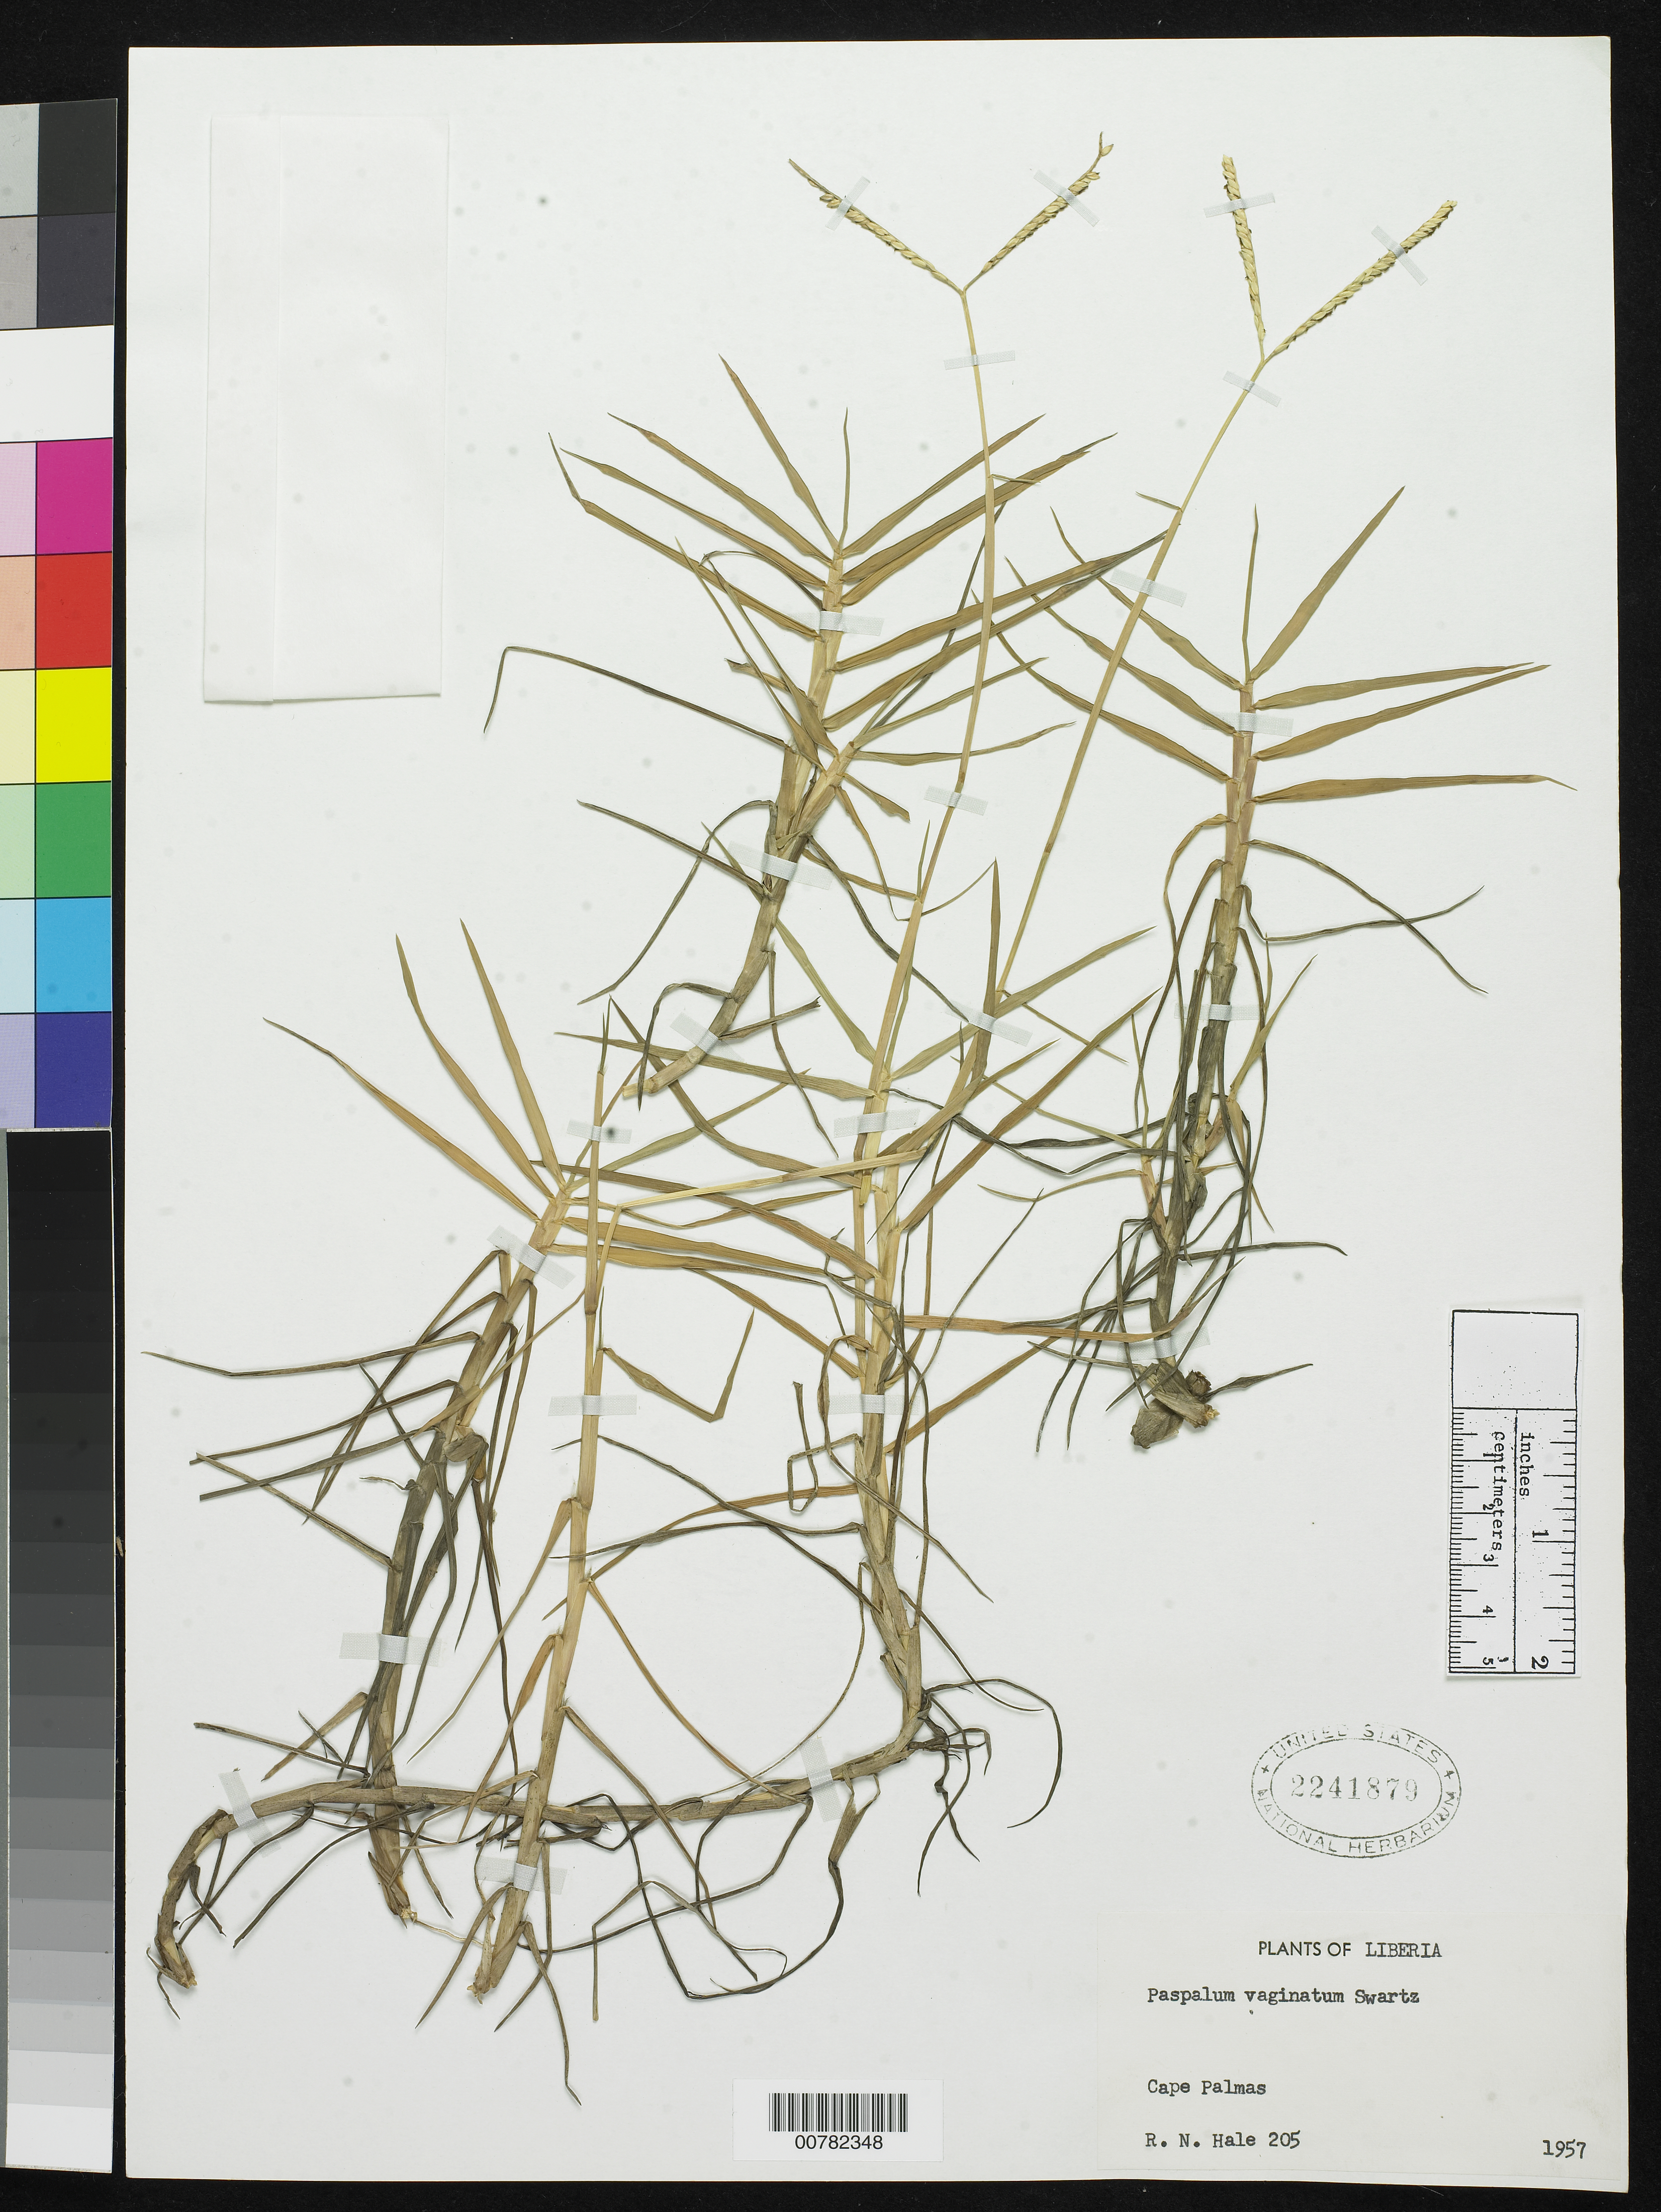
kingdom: Plantae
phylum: Tracheophyta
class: Liliopsida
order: Poales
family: Poaceae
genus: Paspalum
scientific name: Paspalum vaginatum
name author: Sw.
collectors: R. N. Hale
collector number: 205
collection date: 1957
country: Liberia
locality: Cape Palmas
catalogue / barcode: US 2241879